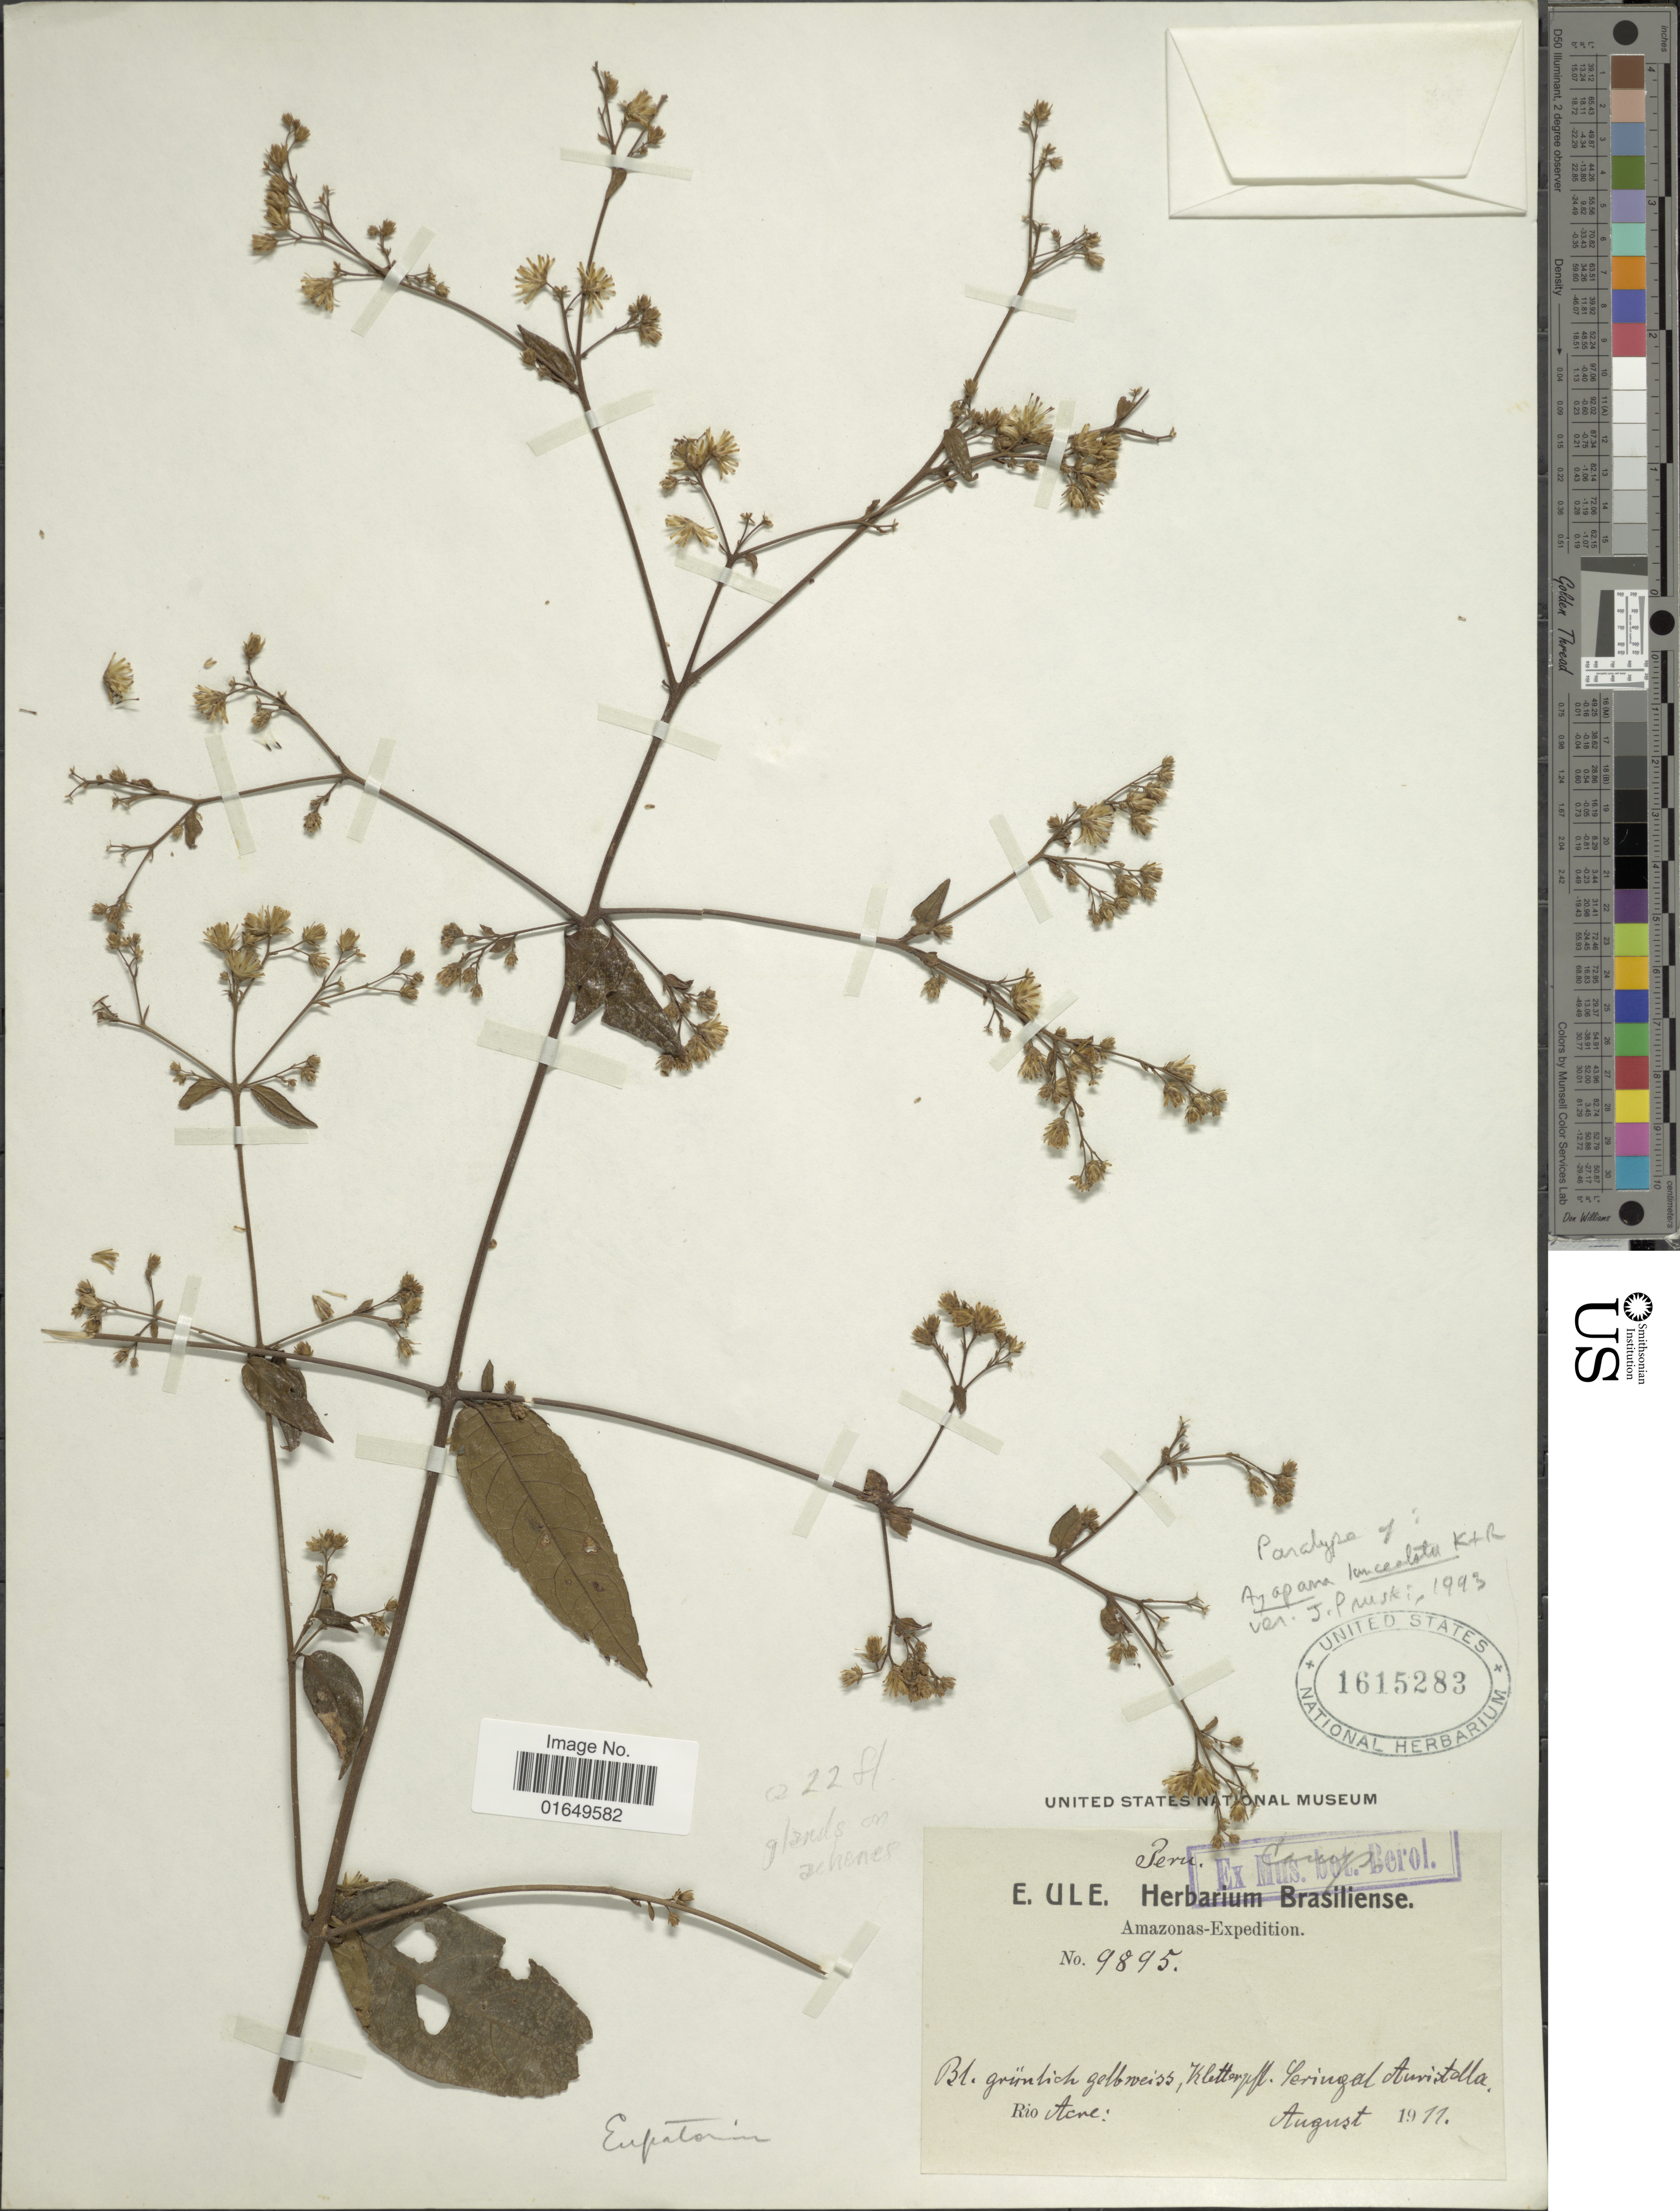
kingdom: Plantae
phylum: Tracheophyta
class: Magnoliopsida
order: Asterales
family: Asteraceae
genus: Ayapana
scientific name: Ayapana lanceolata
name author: R.M. King & H. Rob.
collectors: E. H. Ule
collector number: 9895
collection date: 1911-08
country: Peru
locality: Kletterpfl. Seringal Auristella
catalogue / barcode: US 1615283